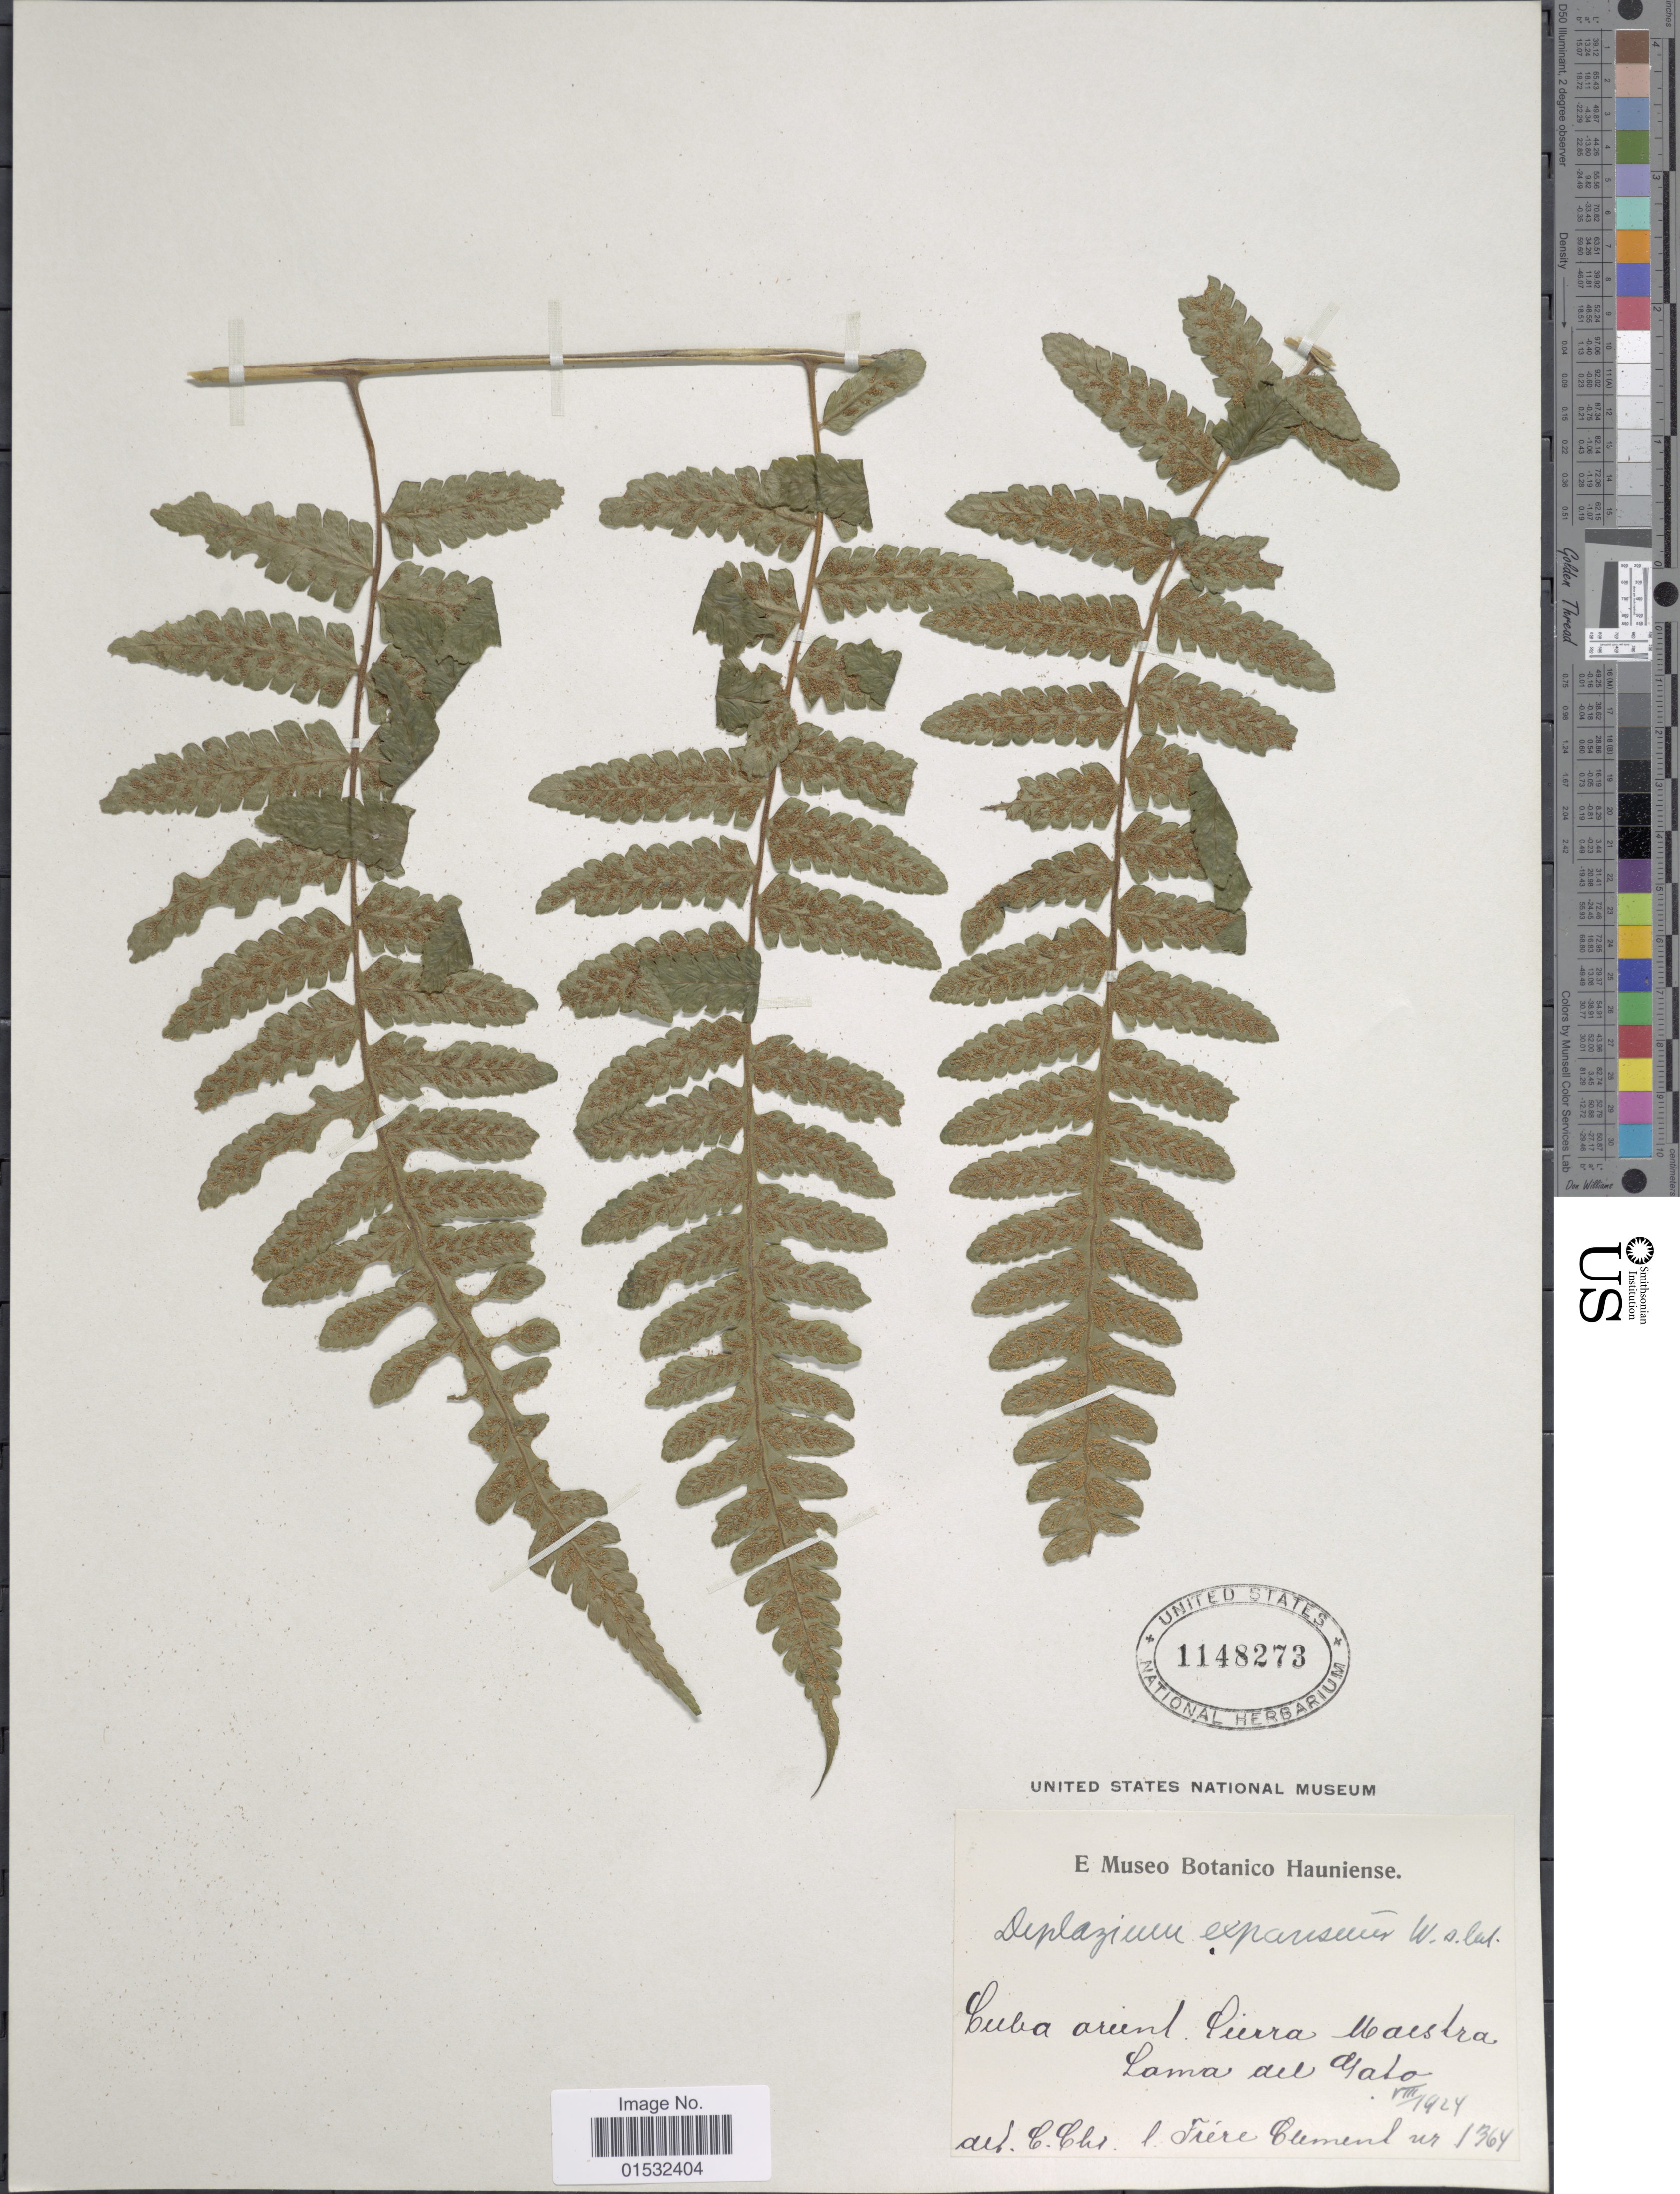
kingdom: Plantae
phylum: Tracheophyta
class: Polypodiopsida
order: Polypodiales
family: Athyriaceae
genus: Diplazium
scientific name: Diplazium striatum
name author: (L.) C. Presl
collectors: B. Clement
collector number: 1364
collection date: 1924-08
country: Cuba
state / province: Oriente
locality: Sierra Maestra. Loma del Gato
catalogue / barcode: US 1148273